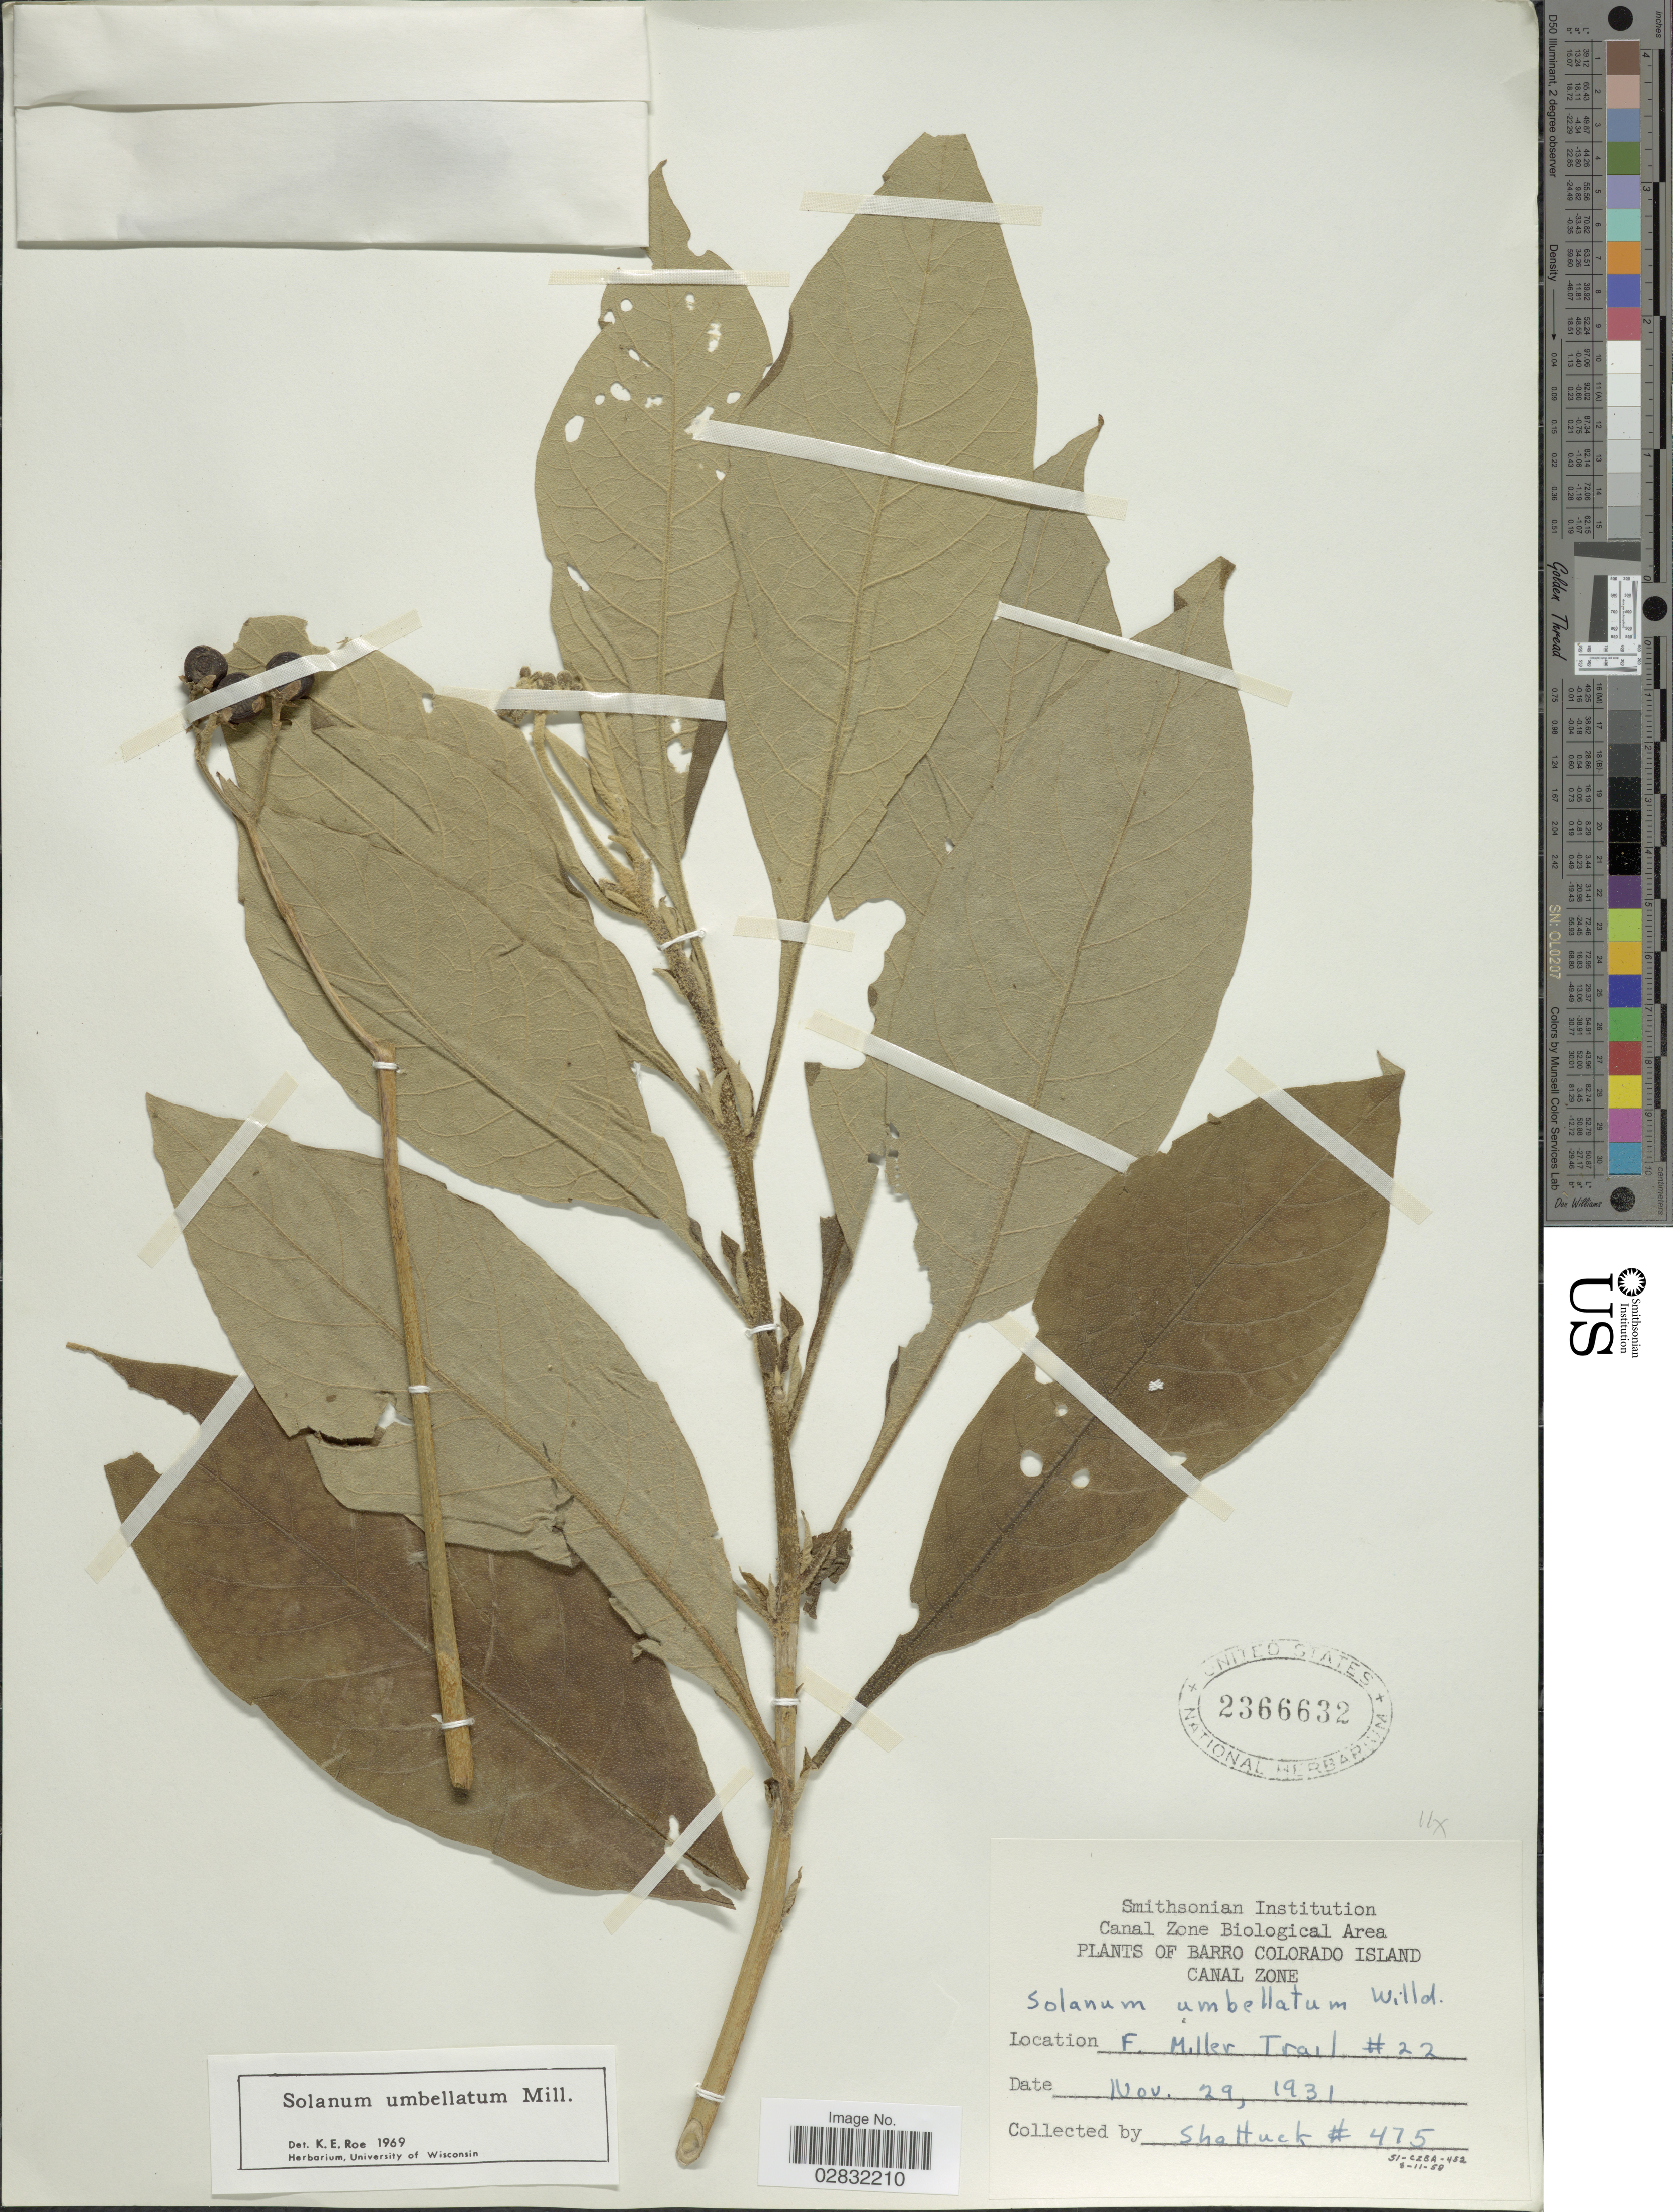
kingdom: Plantae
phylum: Tracheophyta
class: Magnoliopsida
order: Solanales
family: Solanaceae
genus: Solanum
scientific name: Solanum umbellatum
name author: Mill.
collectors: Shattuck, --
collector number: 475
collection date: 1931-11-29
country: Panama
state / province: Panamá Oeste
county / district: Canal Zone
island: Barro Colorado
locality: Barro Colorado Island, Canal Zone, F. Miller Trail # 22.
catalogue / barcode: US 2366632